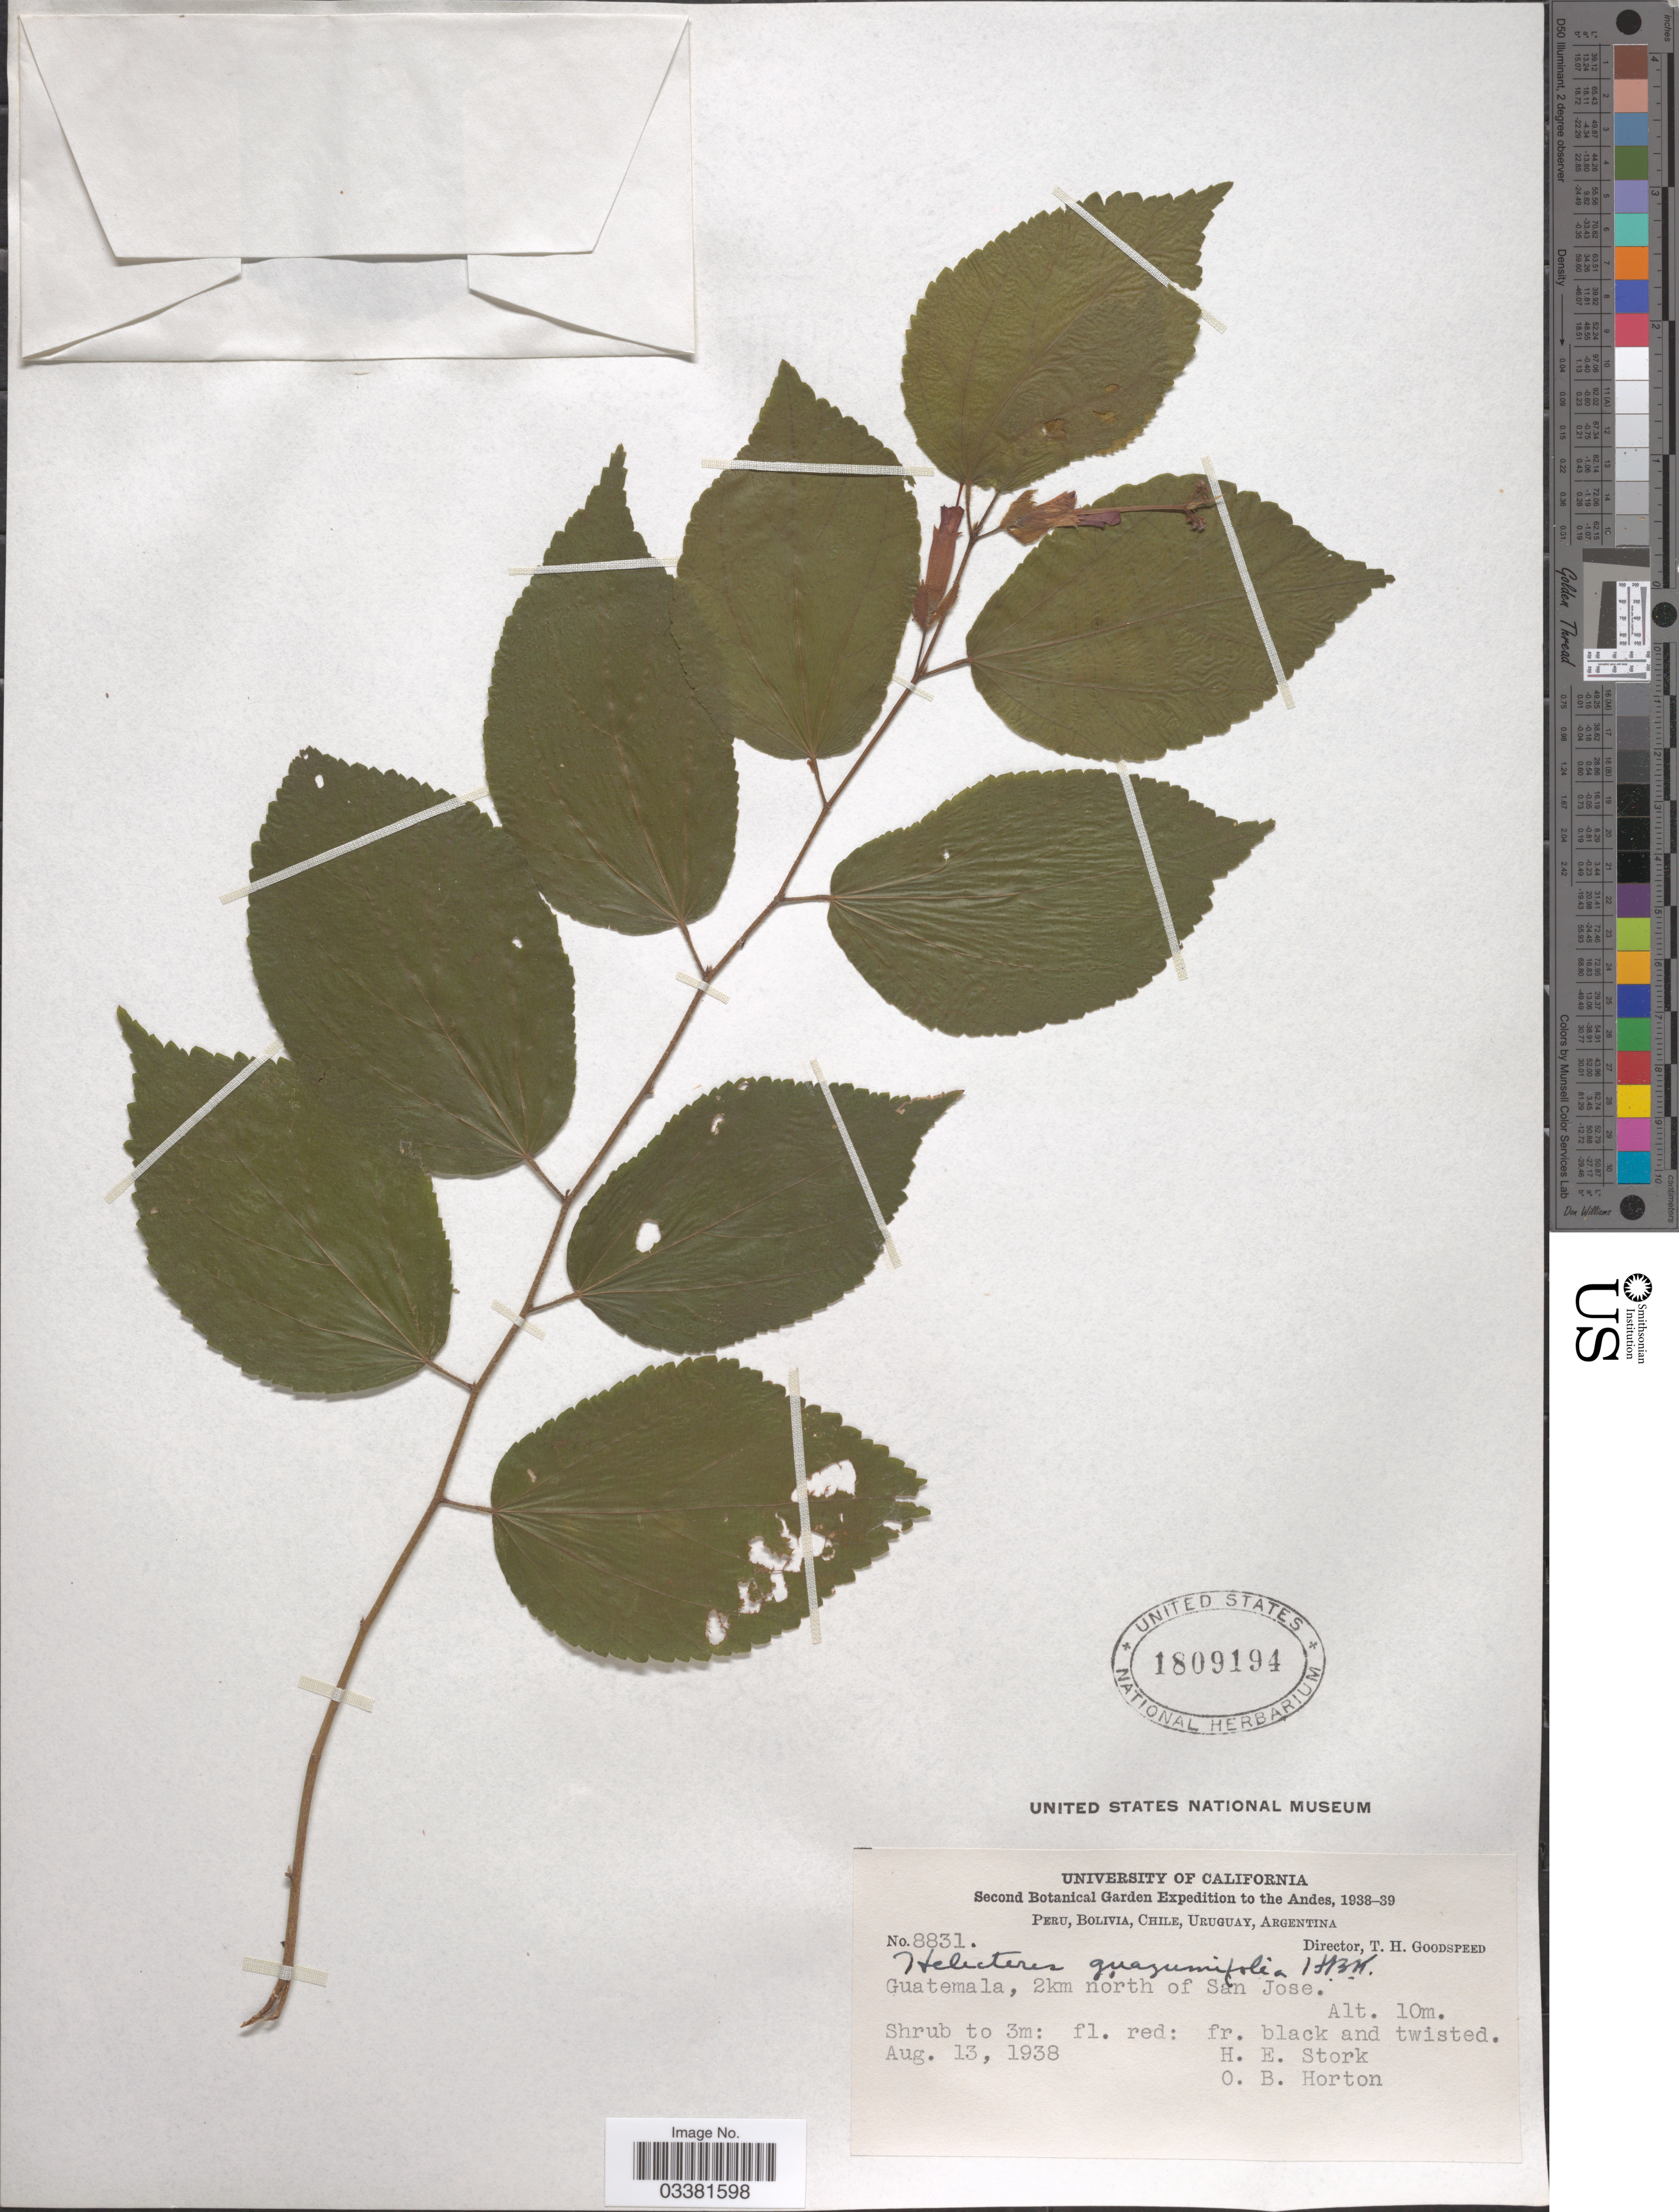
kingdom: Plantae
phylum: Tracheophyta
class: Magnoliopsida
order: Malvales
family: Malvaceae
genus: Helicteres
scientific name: Helicteres guazumifolia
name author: Kunth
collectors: H. E. Stork & O. B. Horton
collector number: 8831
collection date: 1938-08-13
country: Guatemala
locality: Andes. 2km north of San Jose.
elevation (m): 10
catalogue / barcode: US 1809194